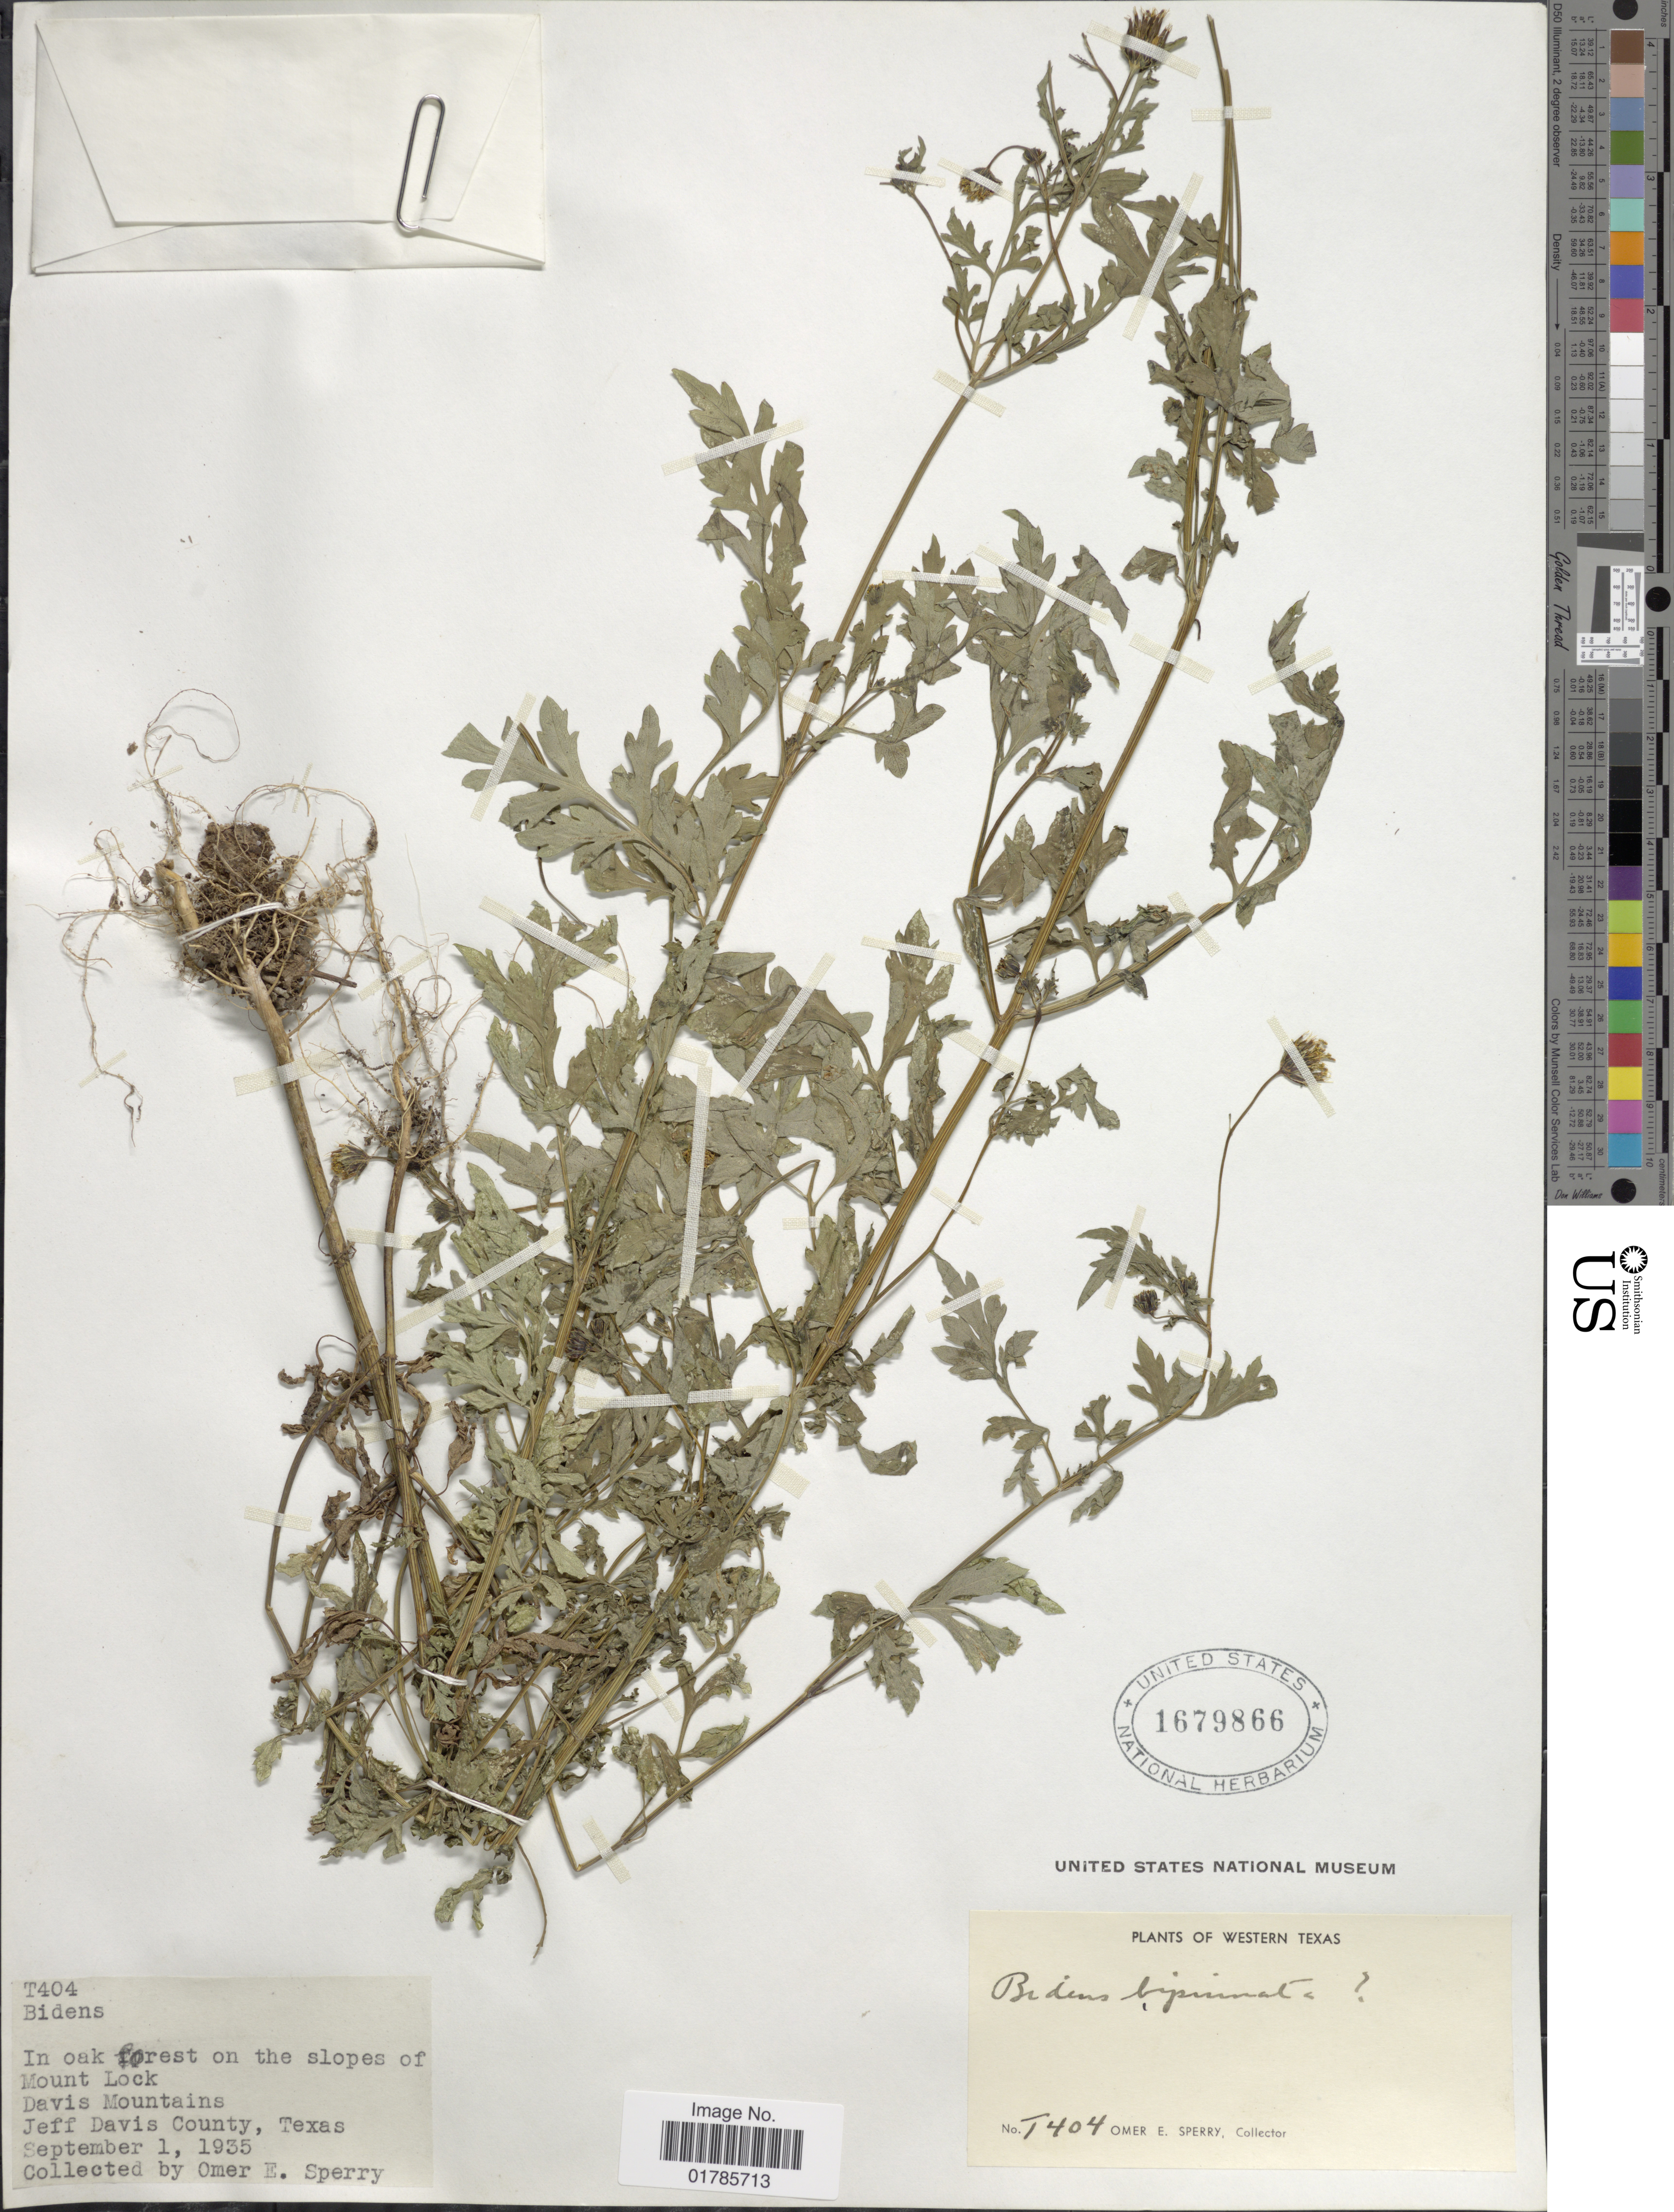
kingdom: Plantae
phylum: Tracheophyta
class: Magnoliopsida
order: Asterales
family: Asteraceae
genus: Bidens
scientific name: Bidens bipinnata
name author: L.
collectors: O. E. Sperry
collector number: T404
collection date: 1935-09-01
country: United States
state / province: Texas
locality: In oak forest on the slopes of Mount Lock, Davis Mountains, Jeff Davis County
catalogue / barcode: US 1679866